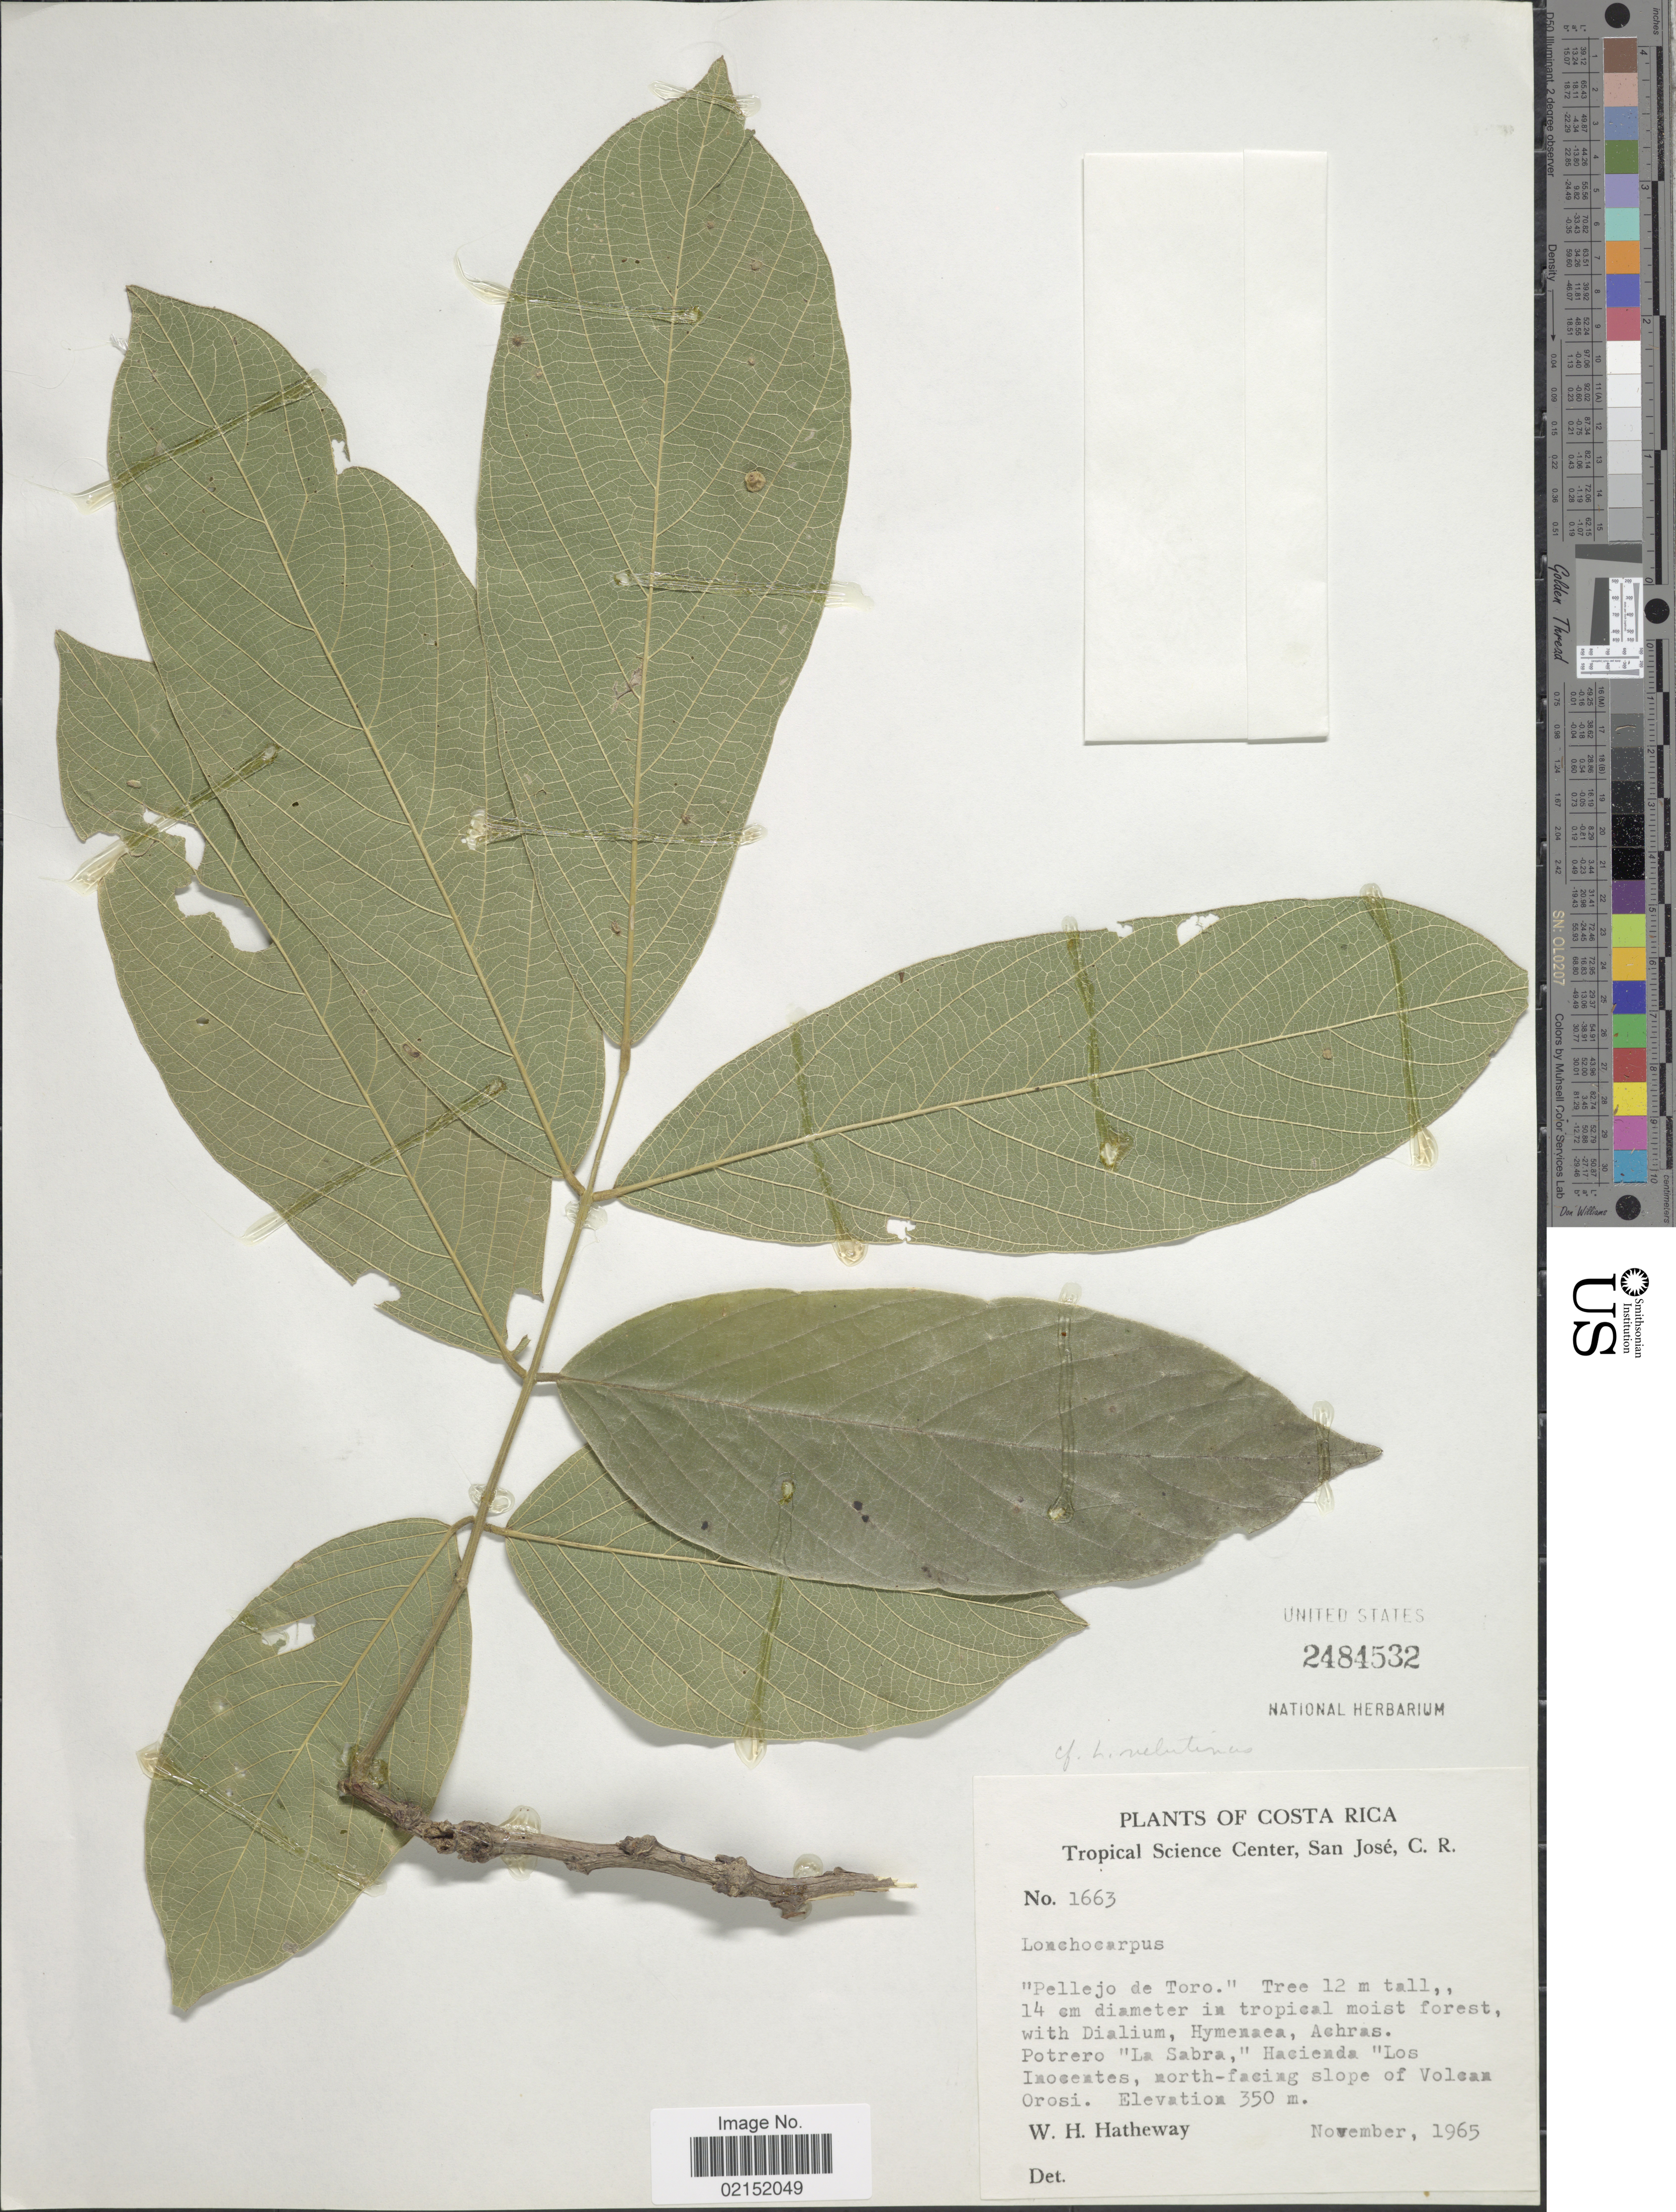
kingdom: Plantae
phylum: Tracheophyta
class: Magnoliopsida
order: Fabales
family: Fabaceae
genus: Lonchocarpus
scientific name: Lonchocarpus sp.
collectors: W. H. Hatheway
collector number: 1663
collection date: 1965-11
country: Costa Rica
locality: Potrero ""La Sabra"", Hacienda ""Los Inocentes, north facing slope of Volcan Orosi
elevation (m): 350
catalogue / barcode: US 2484532